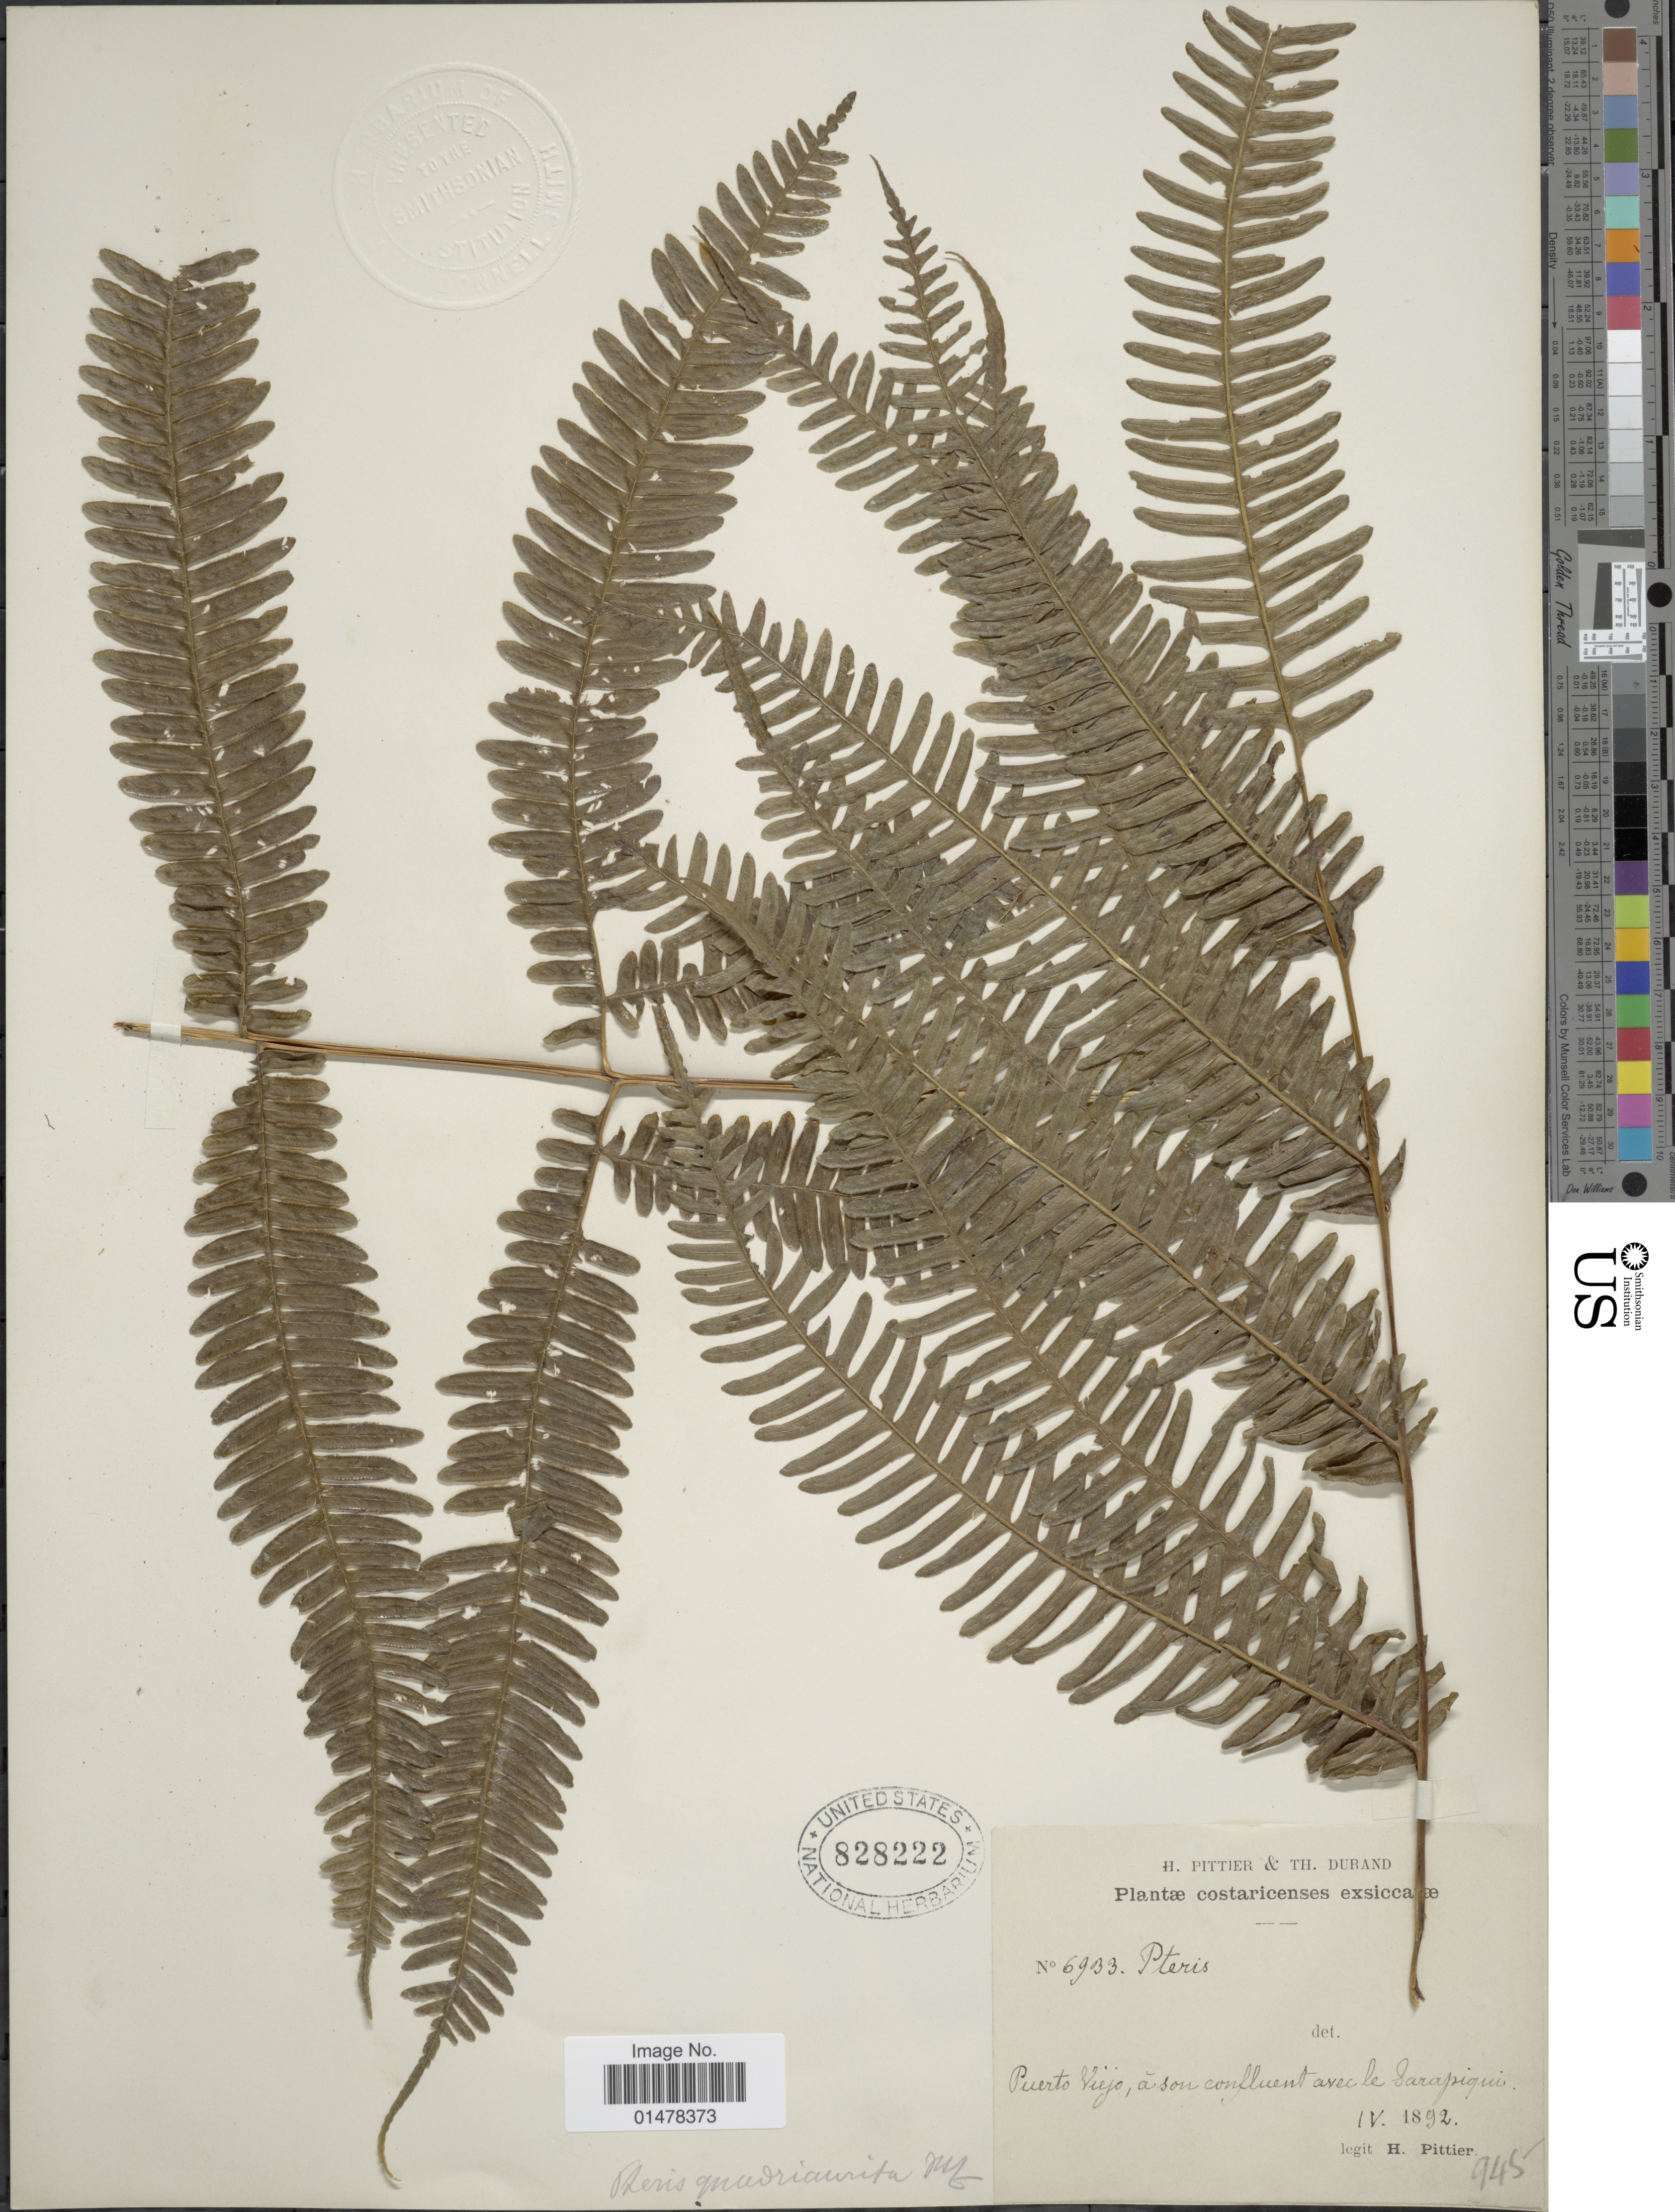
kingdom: Plantae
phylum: Tracheophyta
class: Polypodiopsida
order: Polypodiales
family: Pteridaceae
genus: Pteris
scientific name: Pteris quadriaurita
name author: Retz.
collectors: H. F. Pittier & T. Durand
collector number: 6933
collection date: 1892-04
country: Costa Rica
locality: Puerto Viejo, a son confluent avec le Sarapiqui.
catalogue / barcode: US 828222